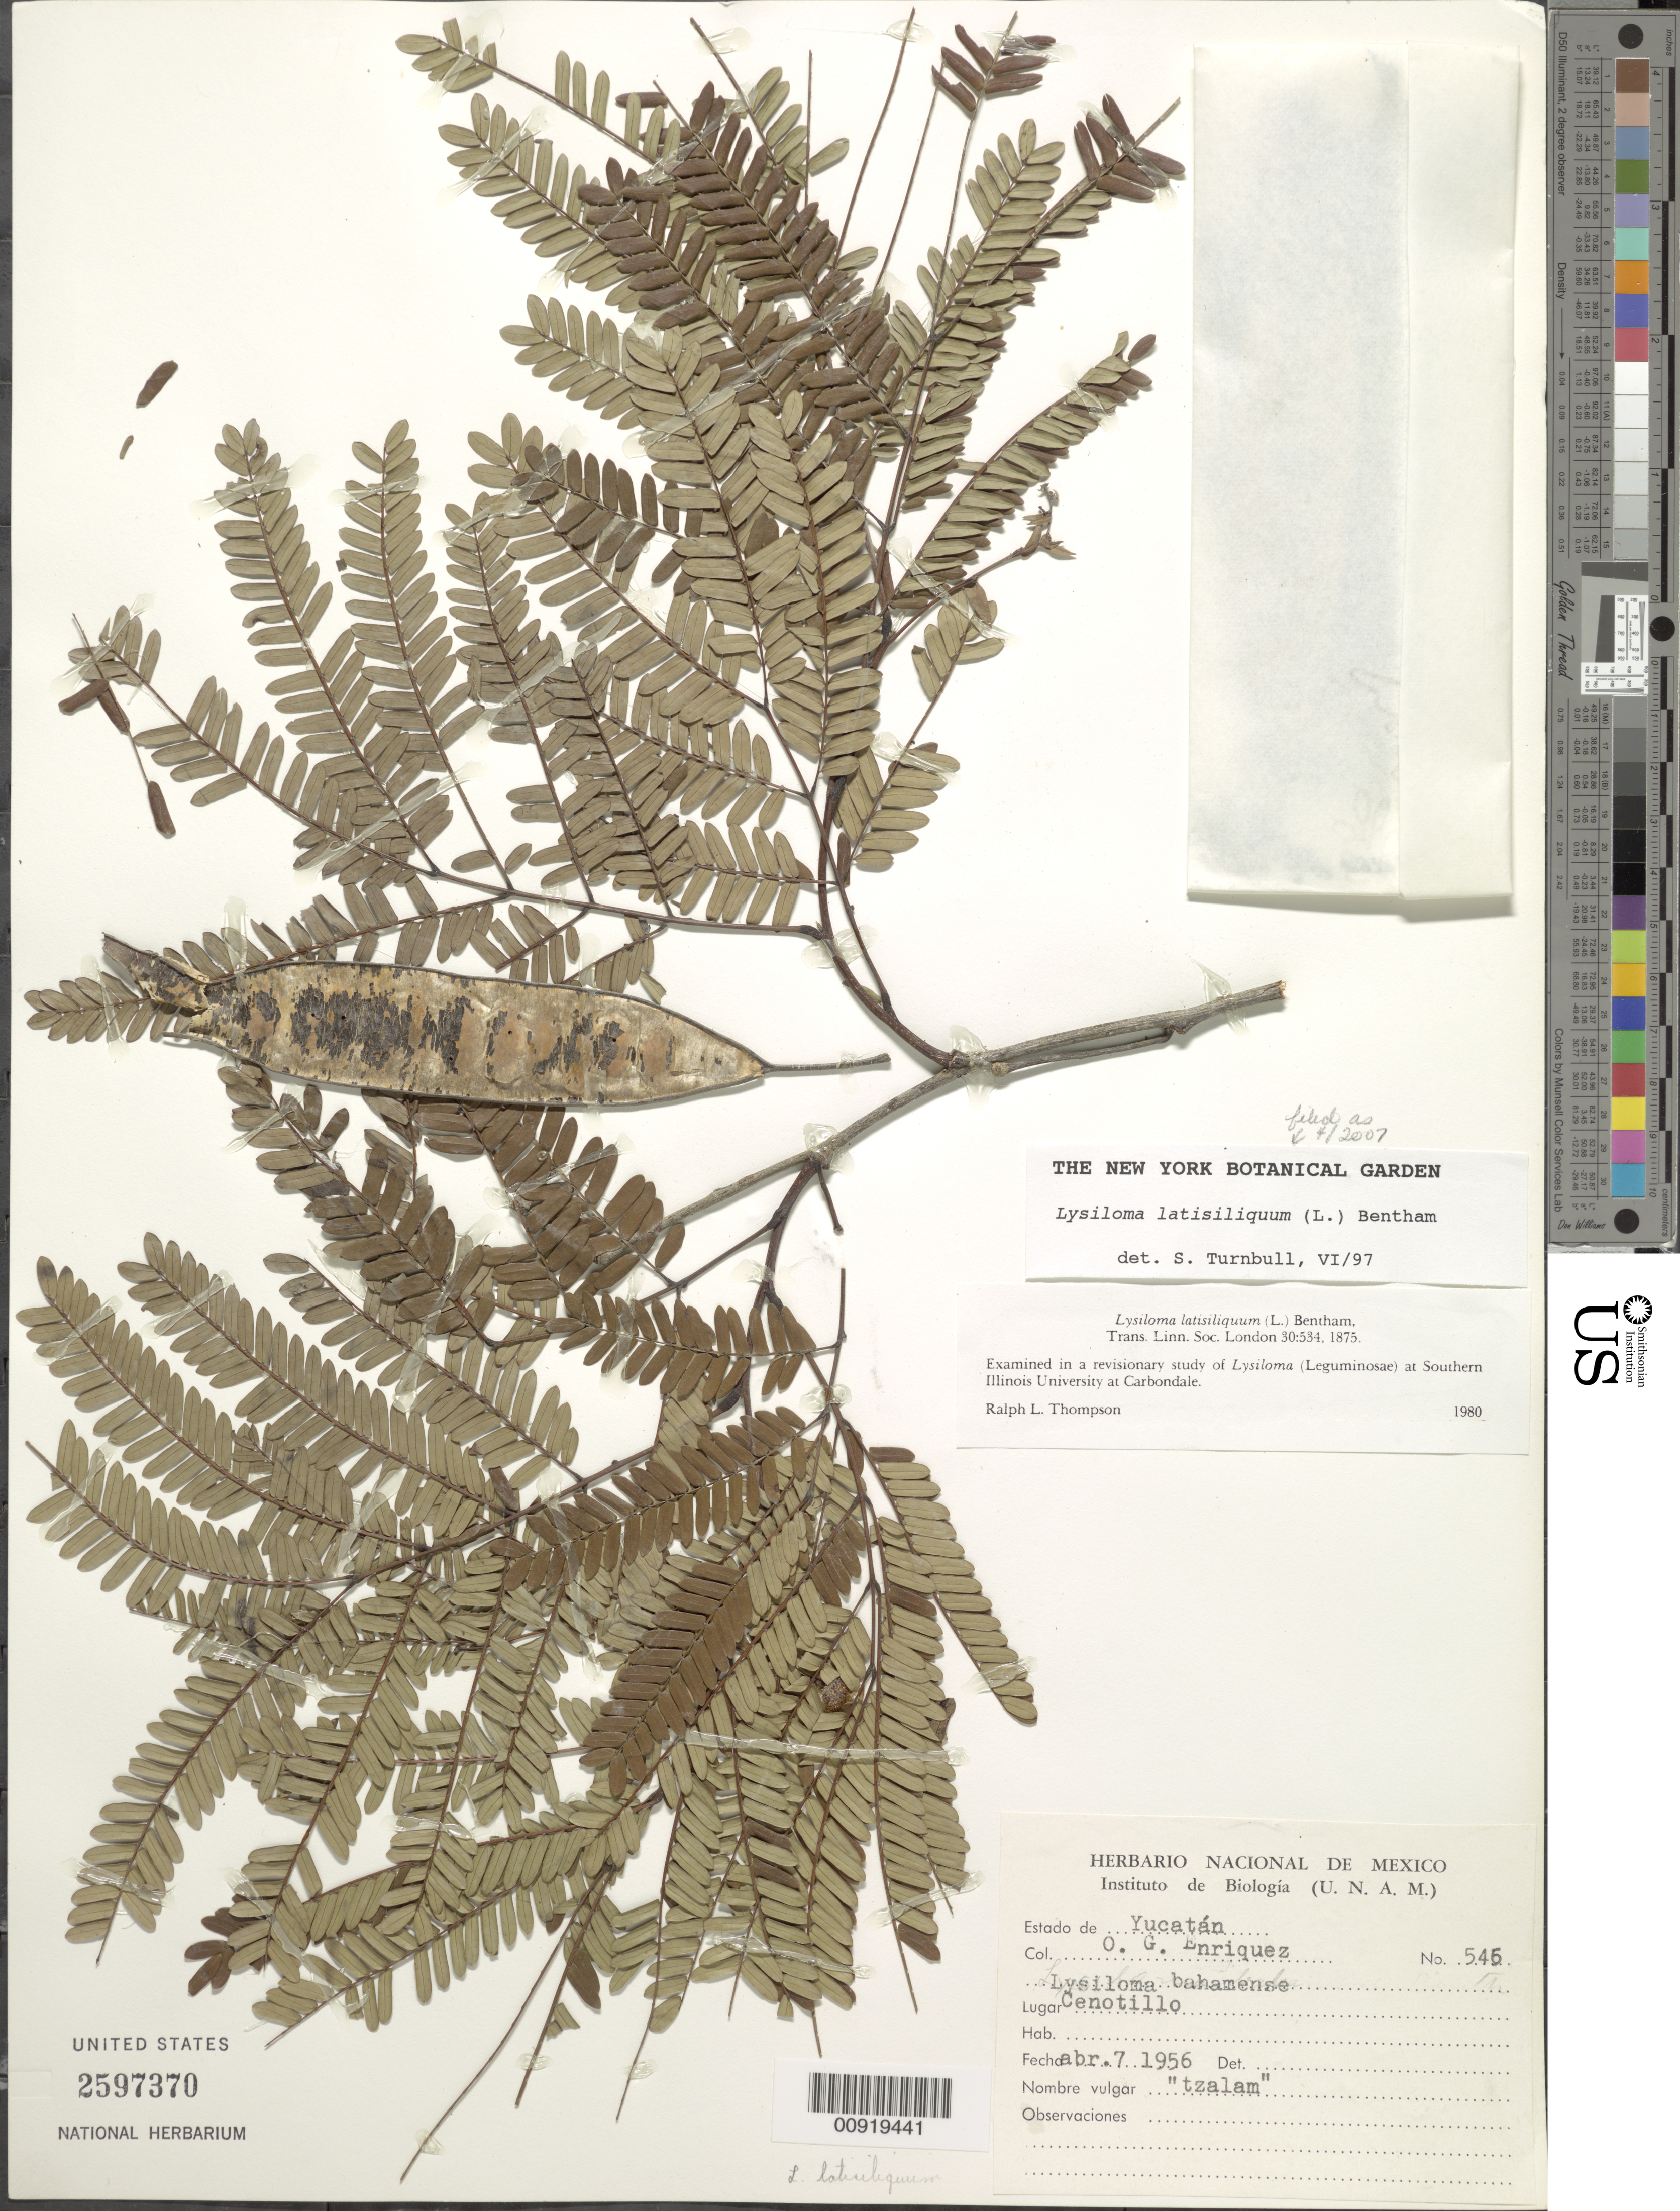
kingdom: Plantae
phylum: Tracheophyta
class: Magnoliopsida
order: Fabales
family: Fabaceae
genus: Lysiloma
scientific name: Lysiloma latisiliquum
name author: (L.) Benth.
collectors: O. Enriquez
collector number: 546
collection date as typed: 07 Apr 1956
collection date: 1956-04-07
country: Mexico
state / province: Yucatán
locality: Cenotillo, Yucatán.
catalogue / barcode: US 2597370